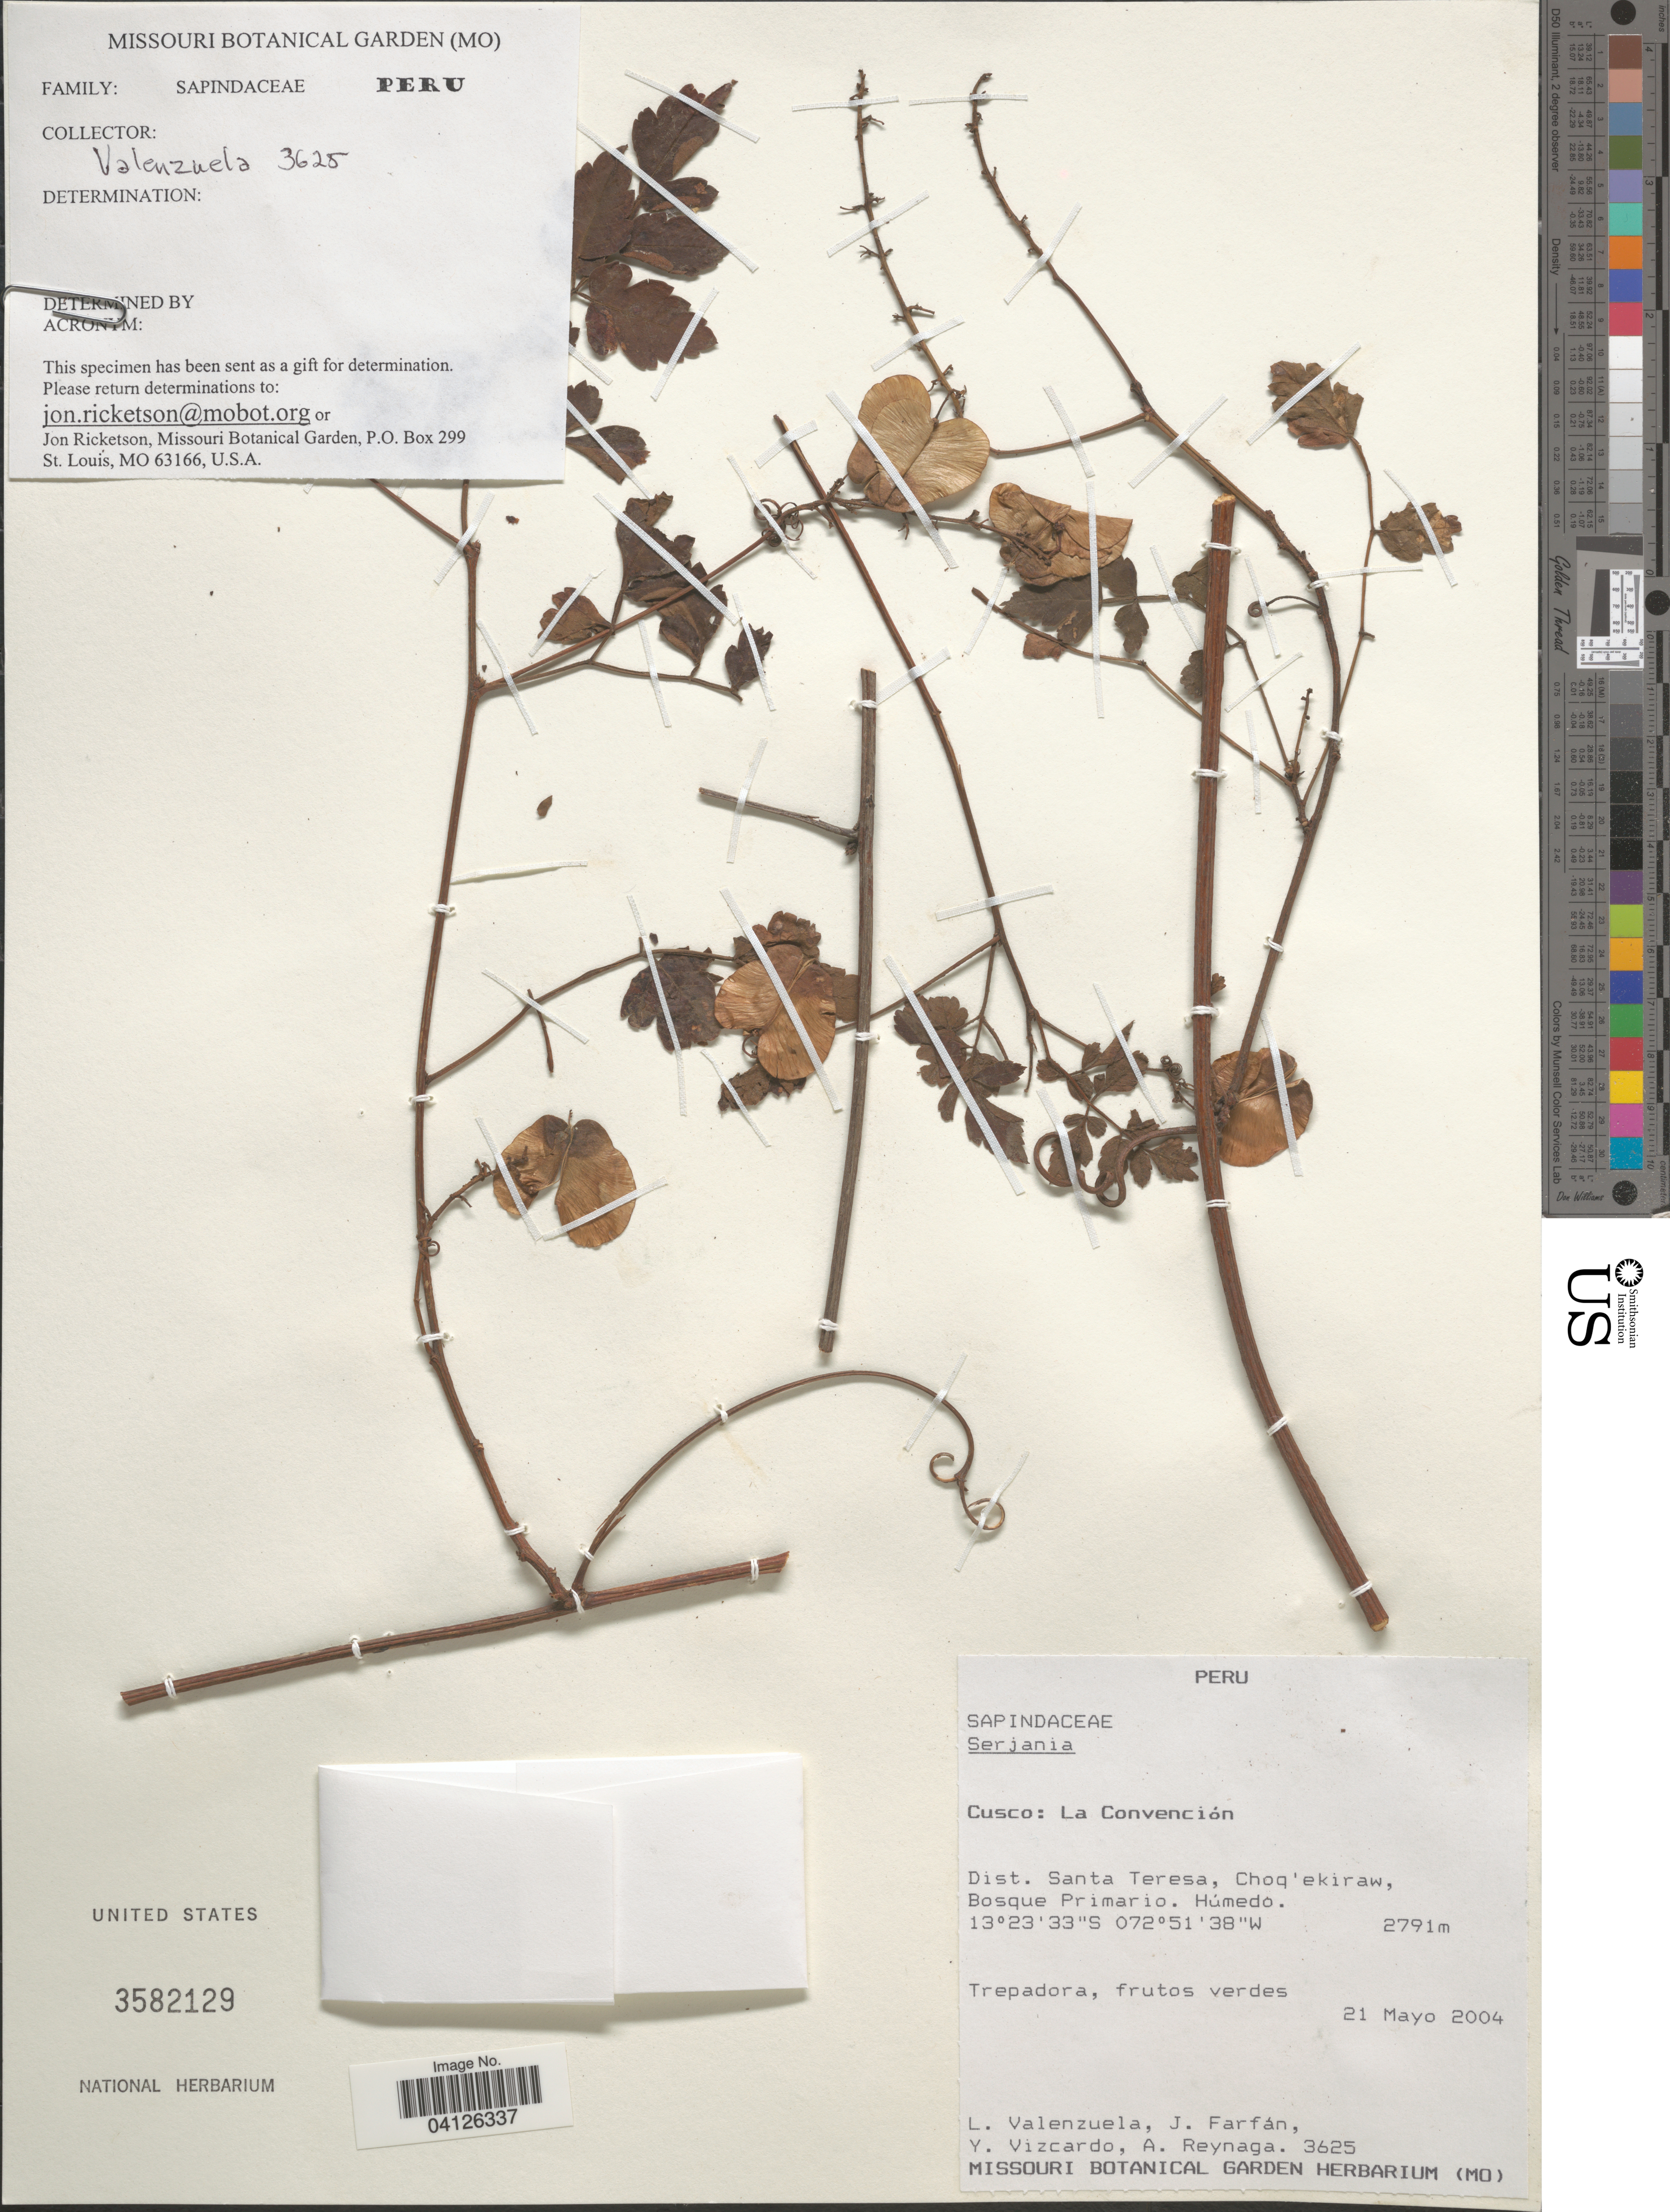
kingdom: Plantae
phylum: Tracheophyta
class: Magnoliopsida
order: Sapindales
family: Sapindaceae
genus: Serjania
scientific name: Serjania parvifolia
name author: Kunth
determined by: Acevedo-Rodriguez, P., (US), Smithsonian Institution - National Museum of Natural History (UNITED STATES)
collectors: L. Valenzuela, J. Farfán, Y. Vizcardo & A. Reynaga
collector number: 3625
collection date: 2004-05-21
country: Peru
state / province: Cusco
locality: La Convención. Dist. Santa Teresa, Choq'ekiraw.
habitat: Bosque primario. Humedo.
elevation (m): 2791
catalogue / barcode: US 3582129